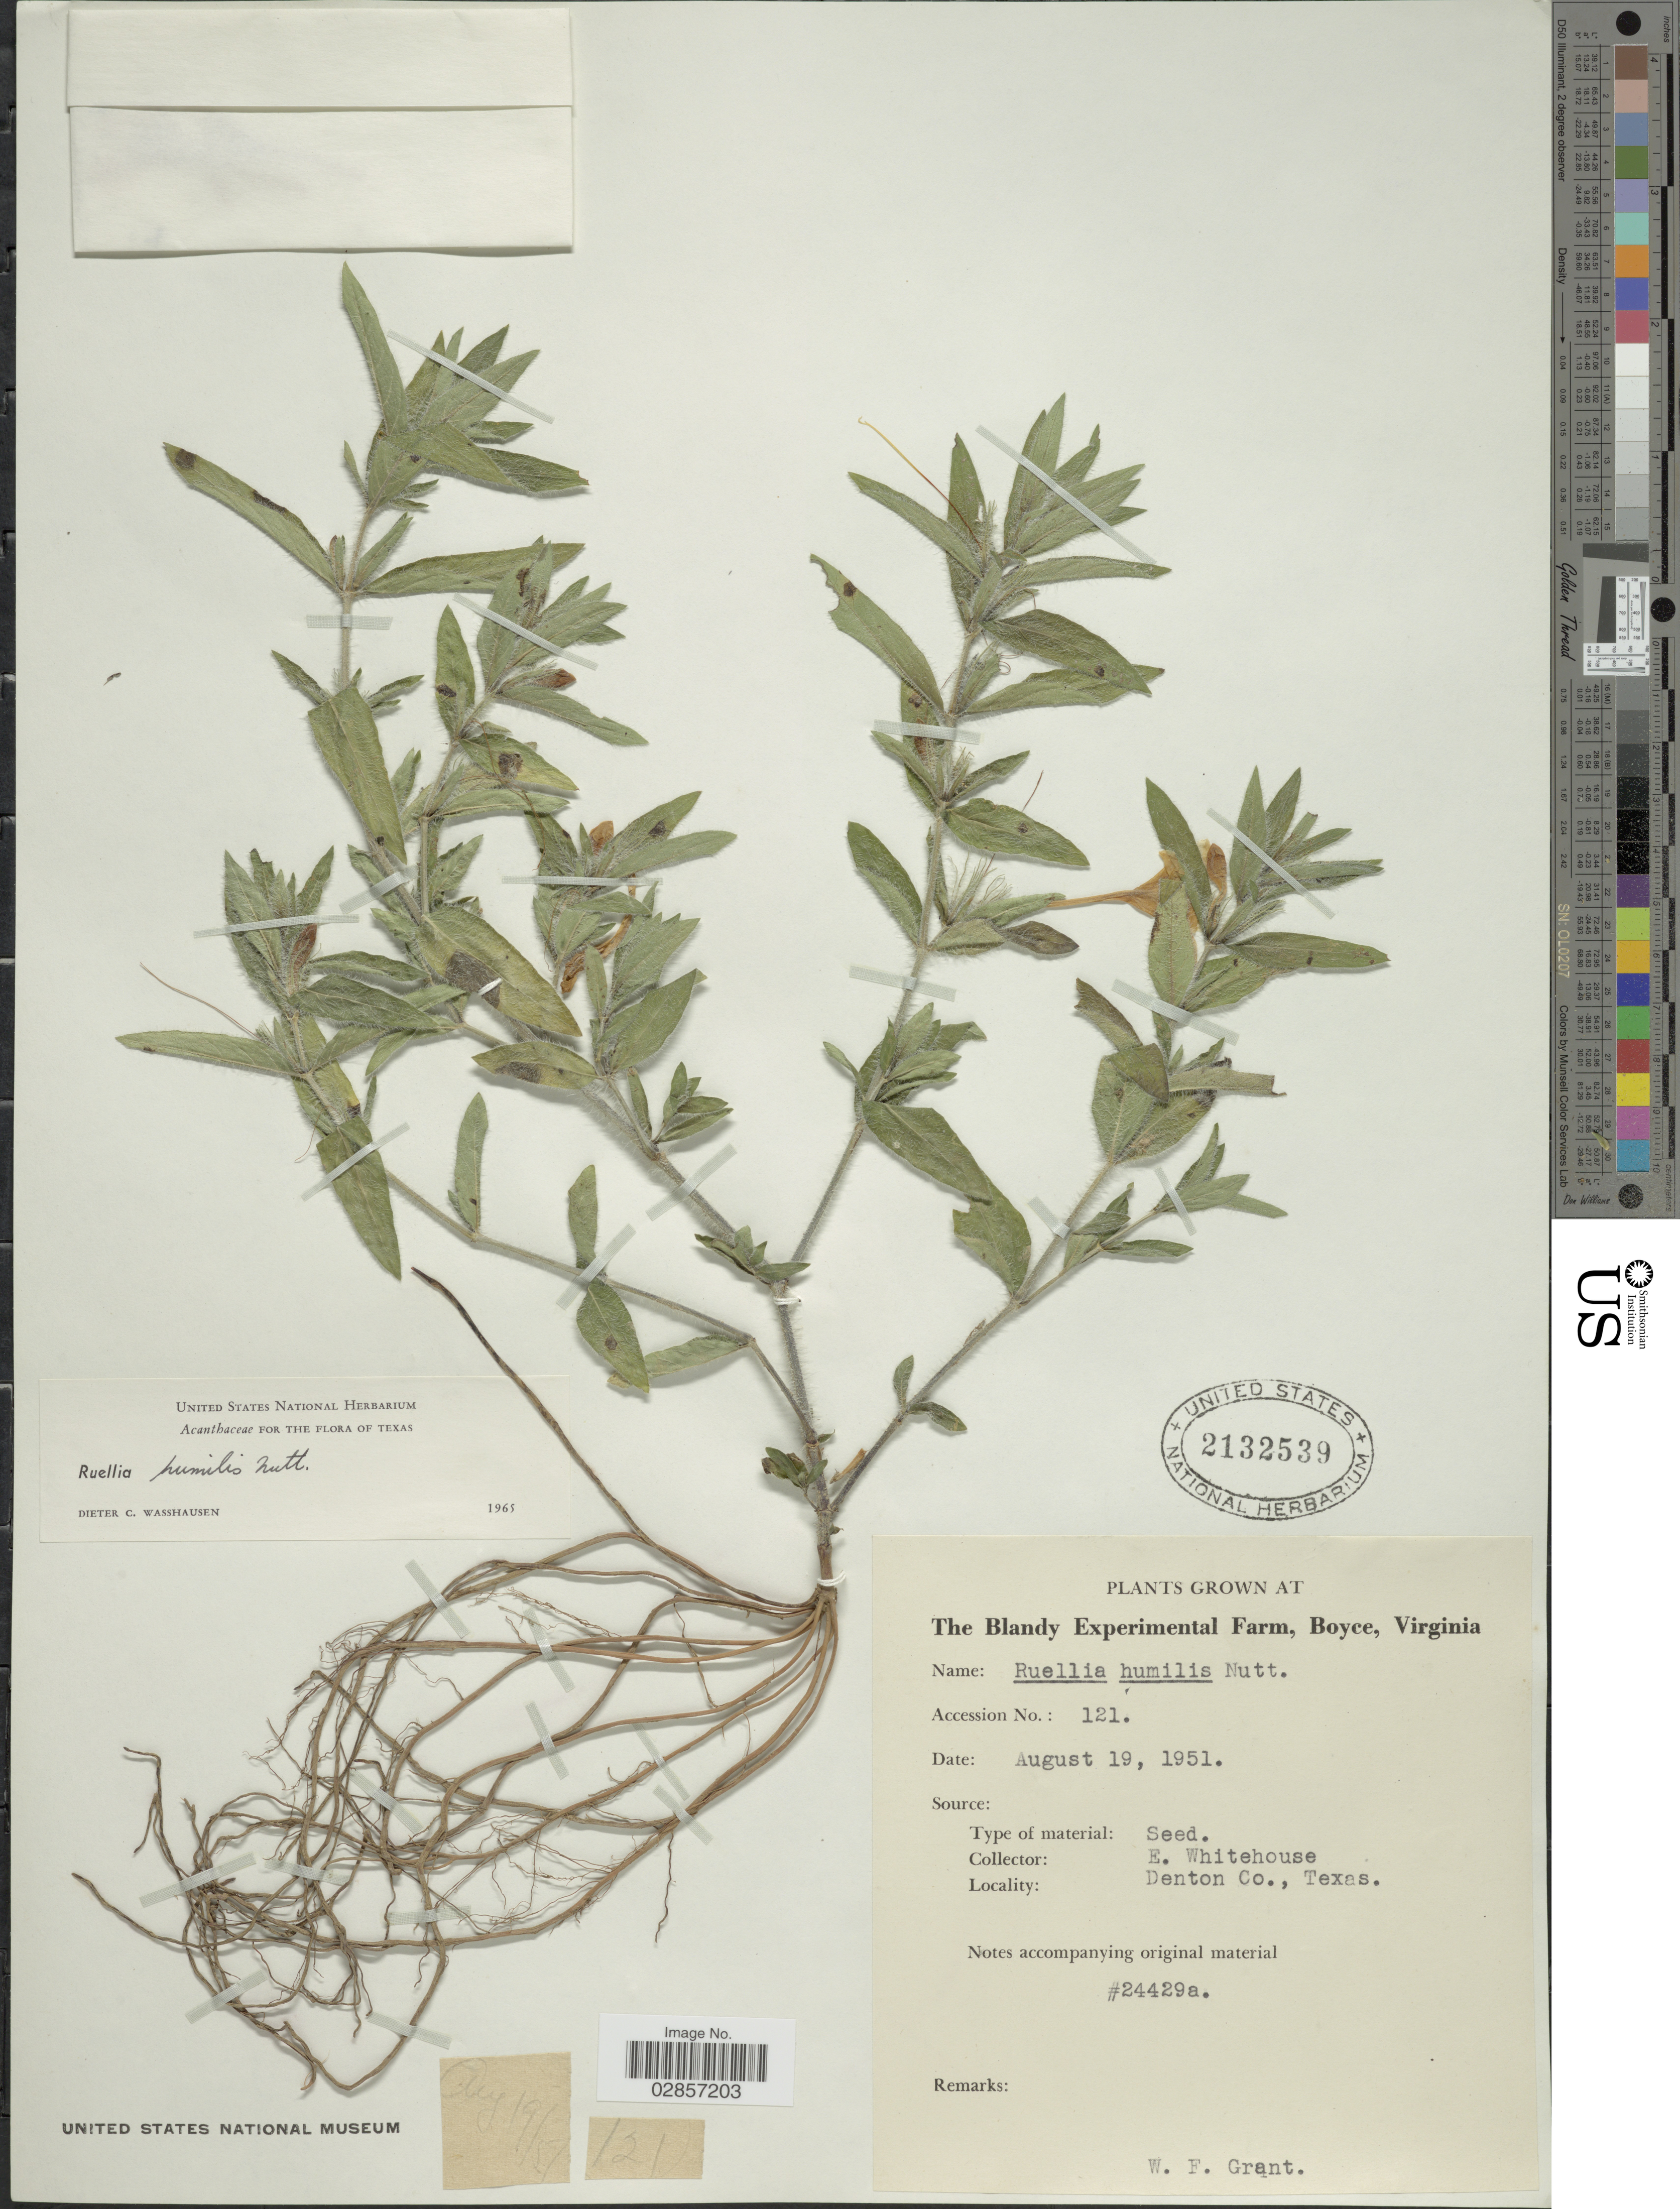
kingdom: Plantae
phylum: Tracheophyta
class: Magnoliopsida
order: Lamiales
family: Acanthaceae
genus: Ruellia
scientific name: Ruellia humilis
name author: Nutt.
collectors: W. Grant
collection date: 1951-08-19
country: United States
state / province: Texas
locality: The Blandy Experimental Farm, Boyce, Virginia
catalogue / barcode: US 2132539